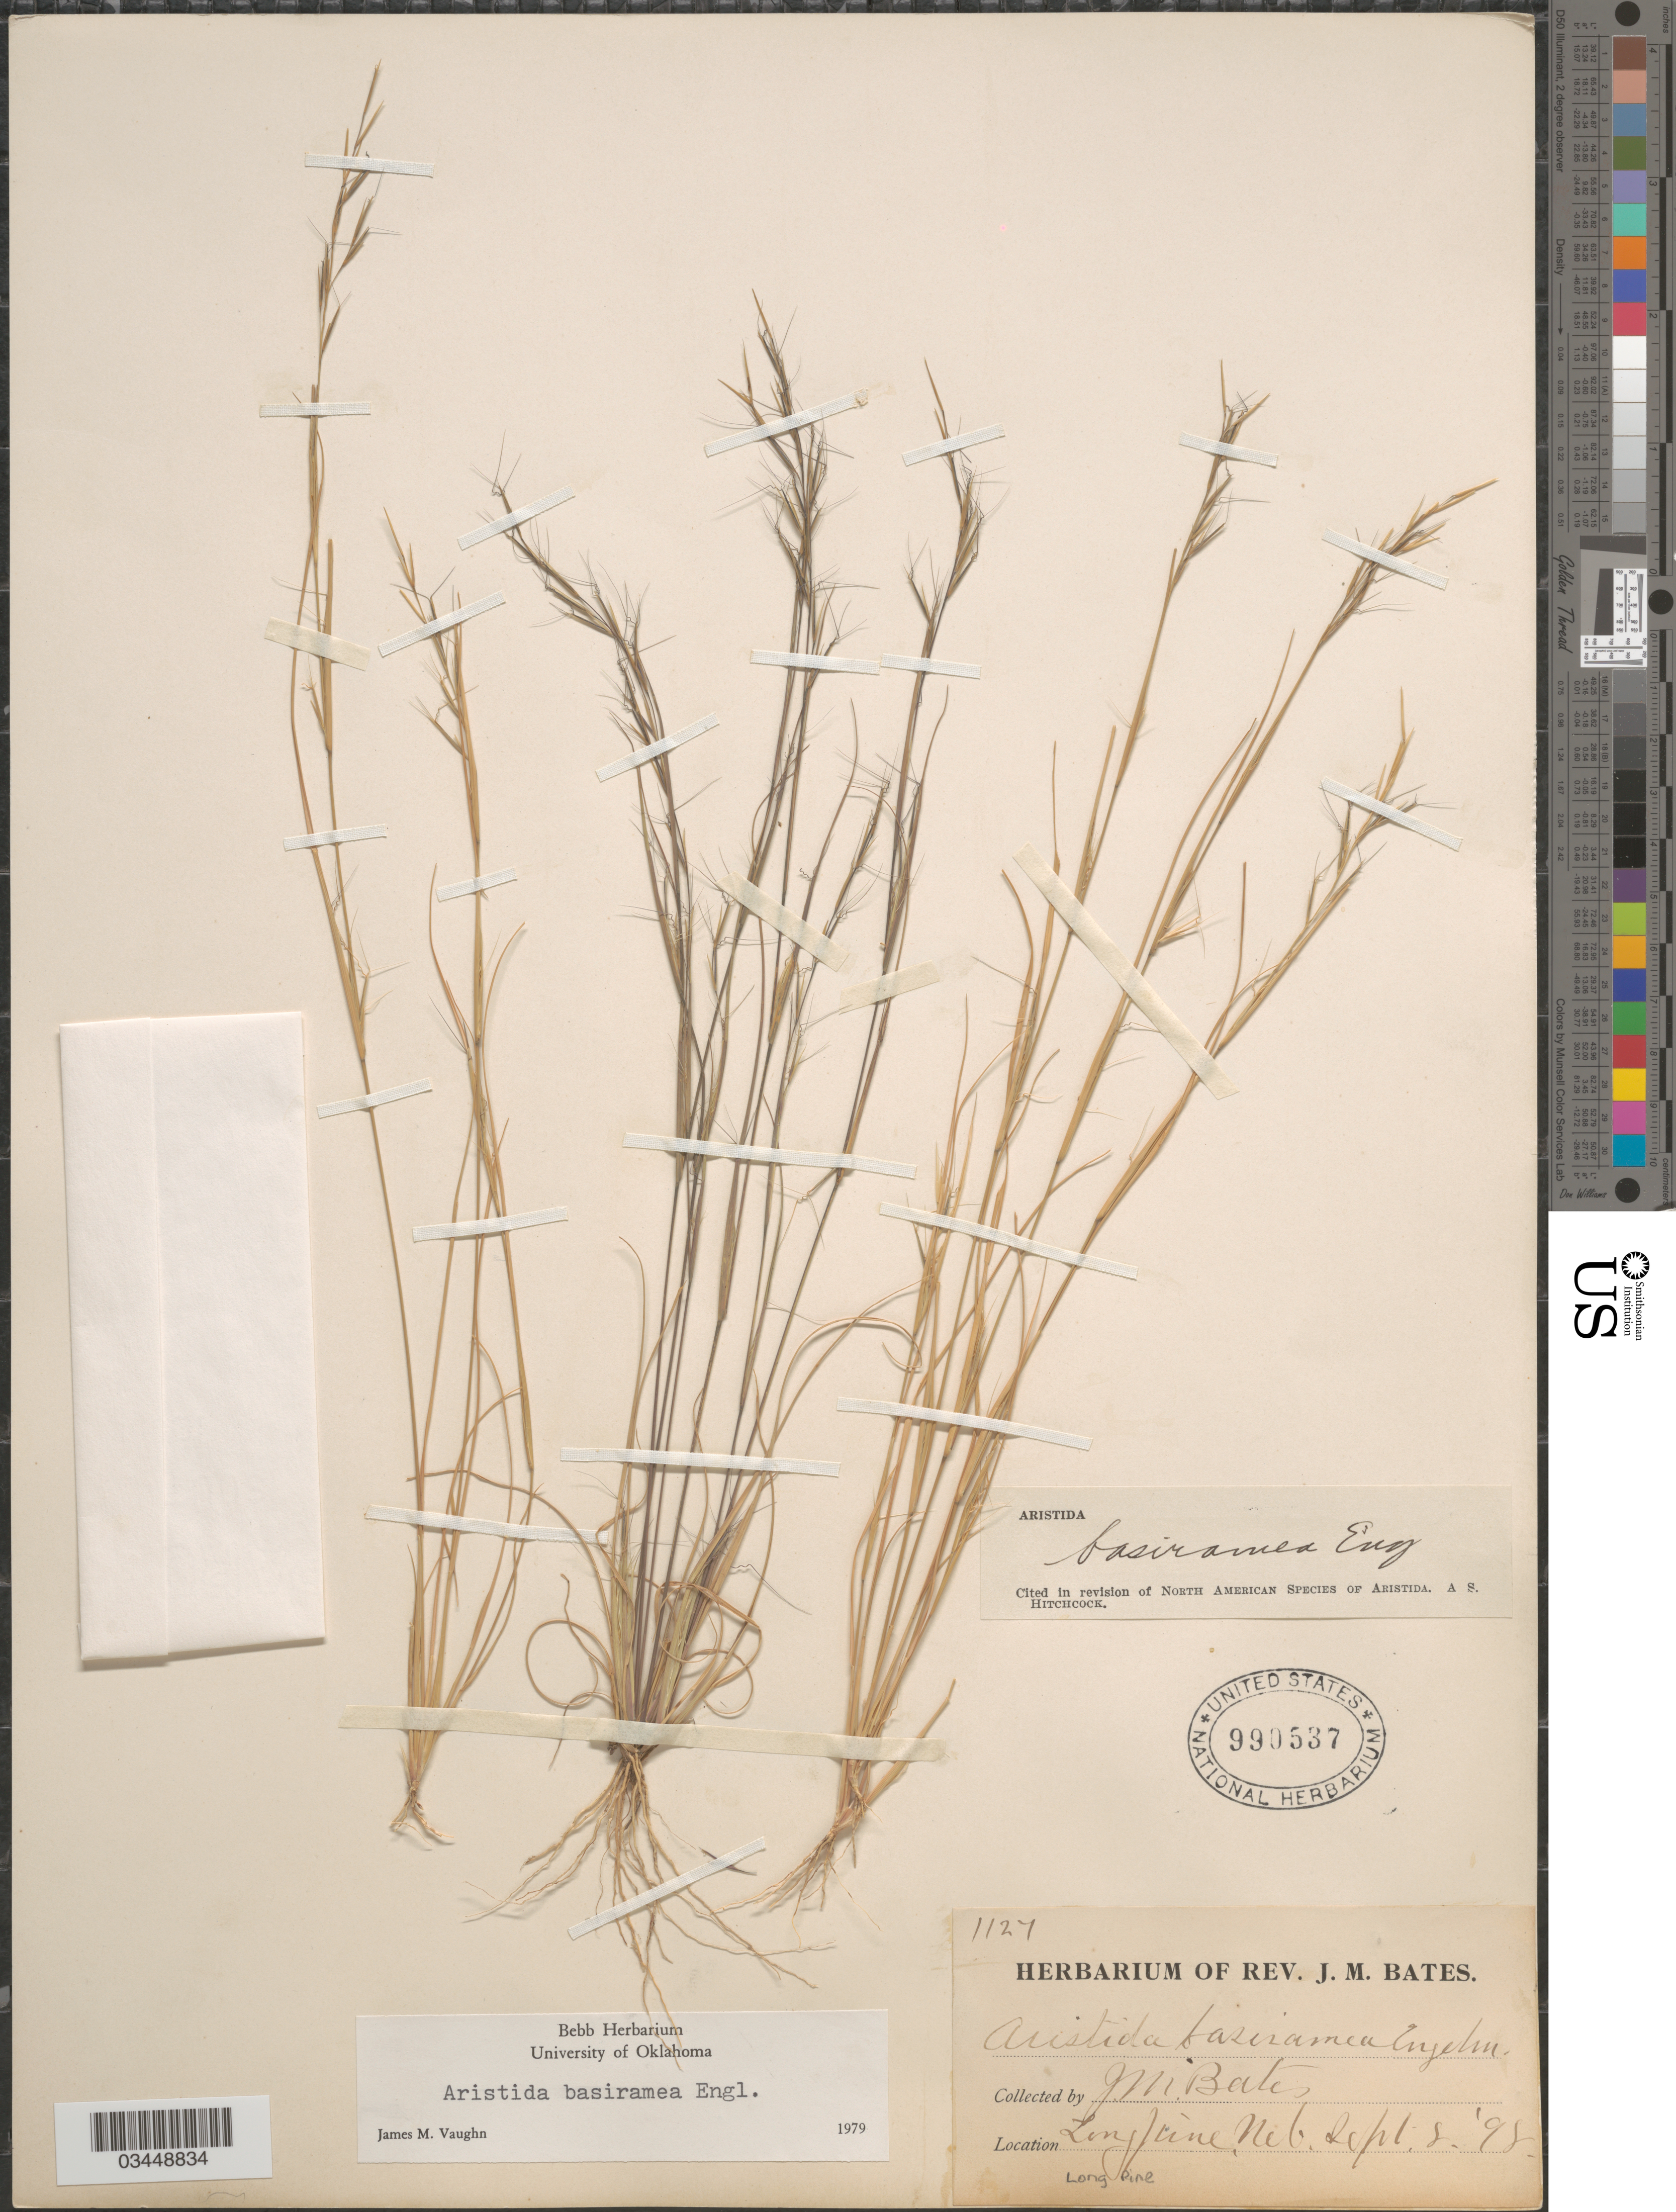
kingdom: Plantae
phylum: Tracheophyta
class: Liliopsida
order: Poales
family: Poaceae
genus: Aristida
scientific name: Aristida basiramea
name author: Engelm. ex Vasey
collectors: J. Bates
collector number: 1127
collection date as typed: Transcribed d/m/y: 8/9/98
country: United States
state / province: Nebraska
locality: Long pine.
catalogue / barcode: US 990537